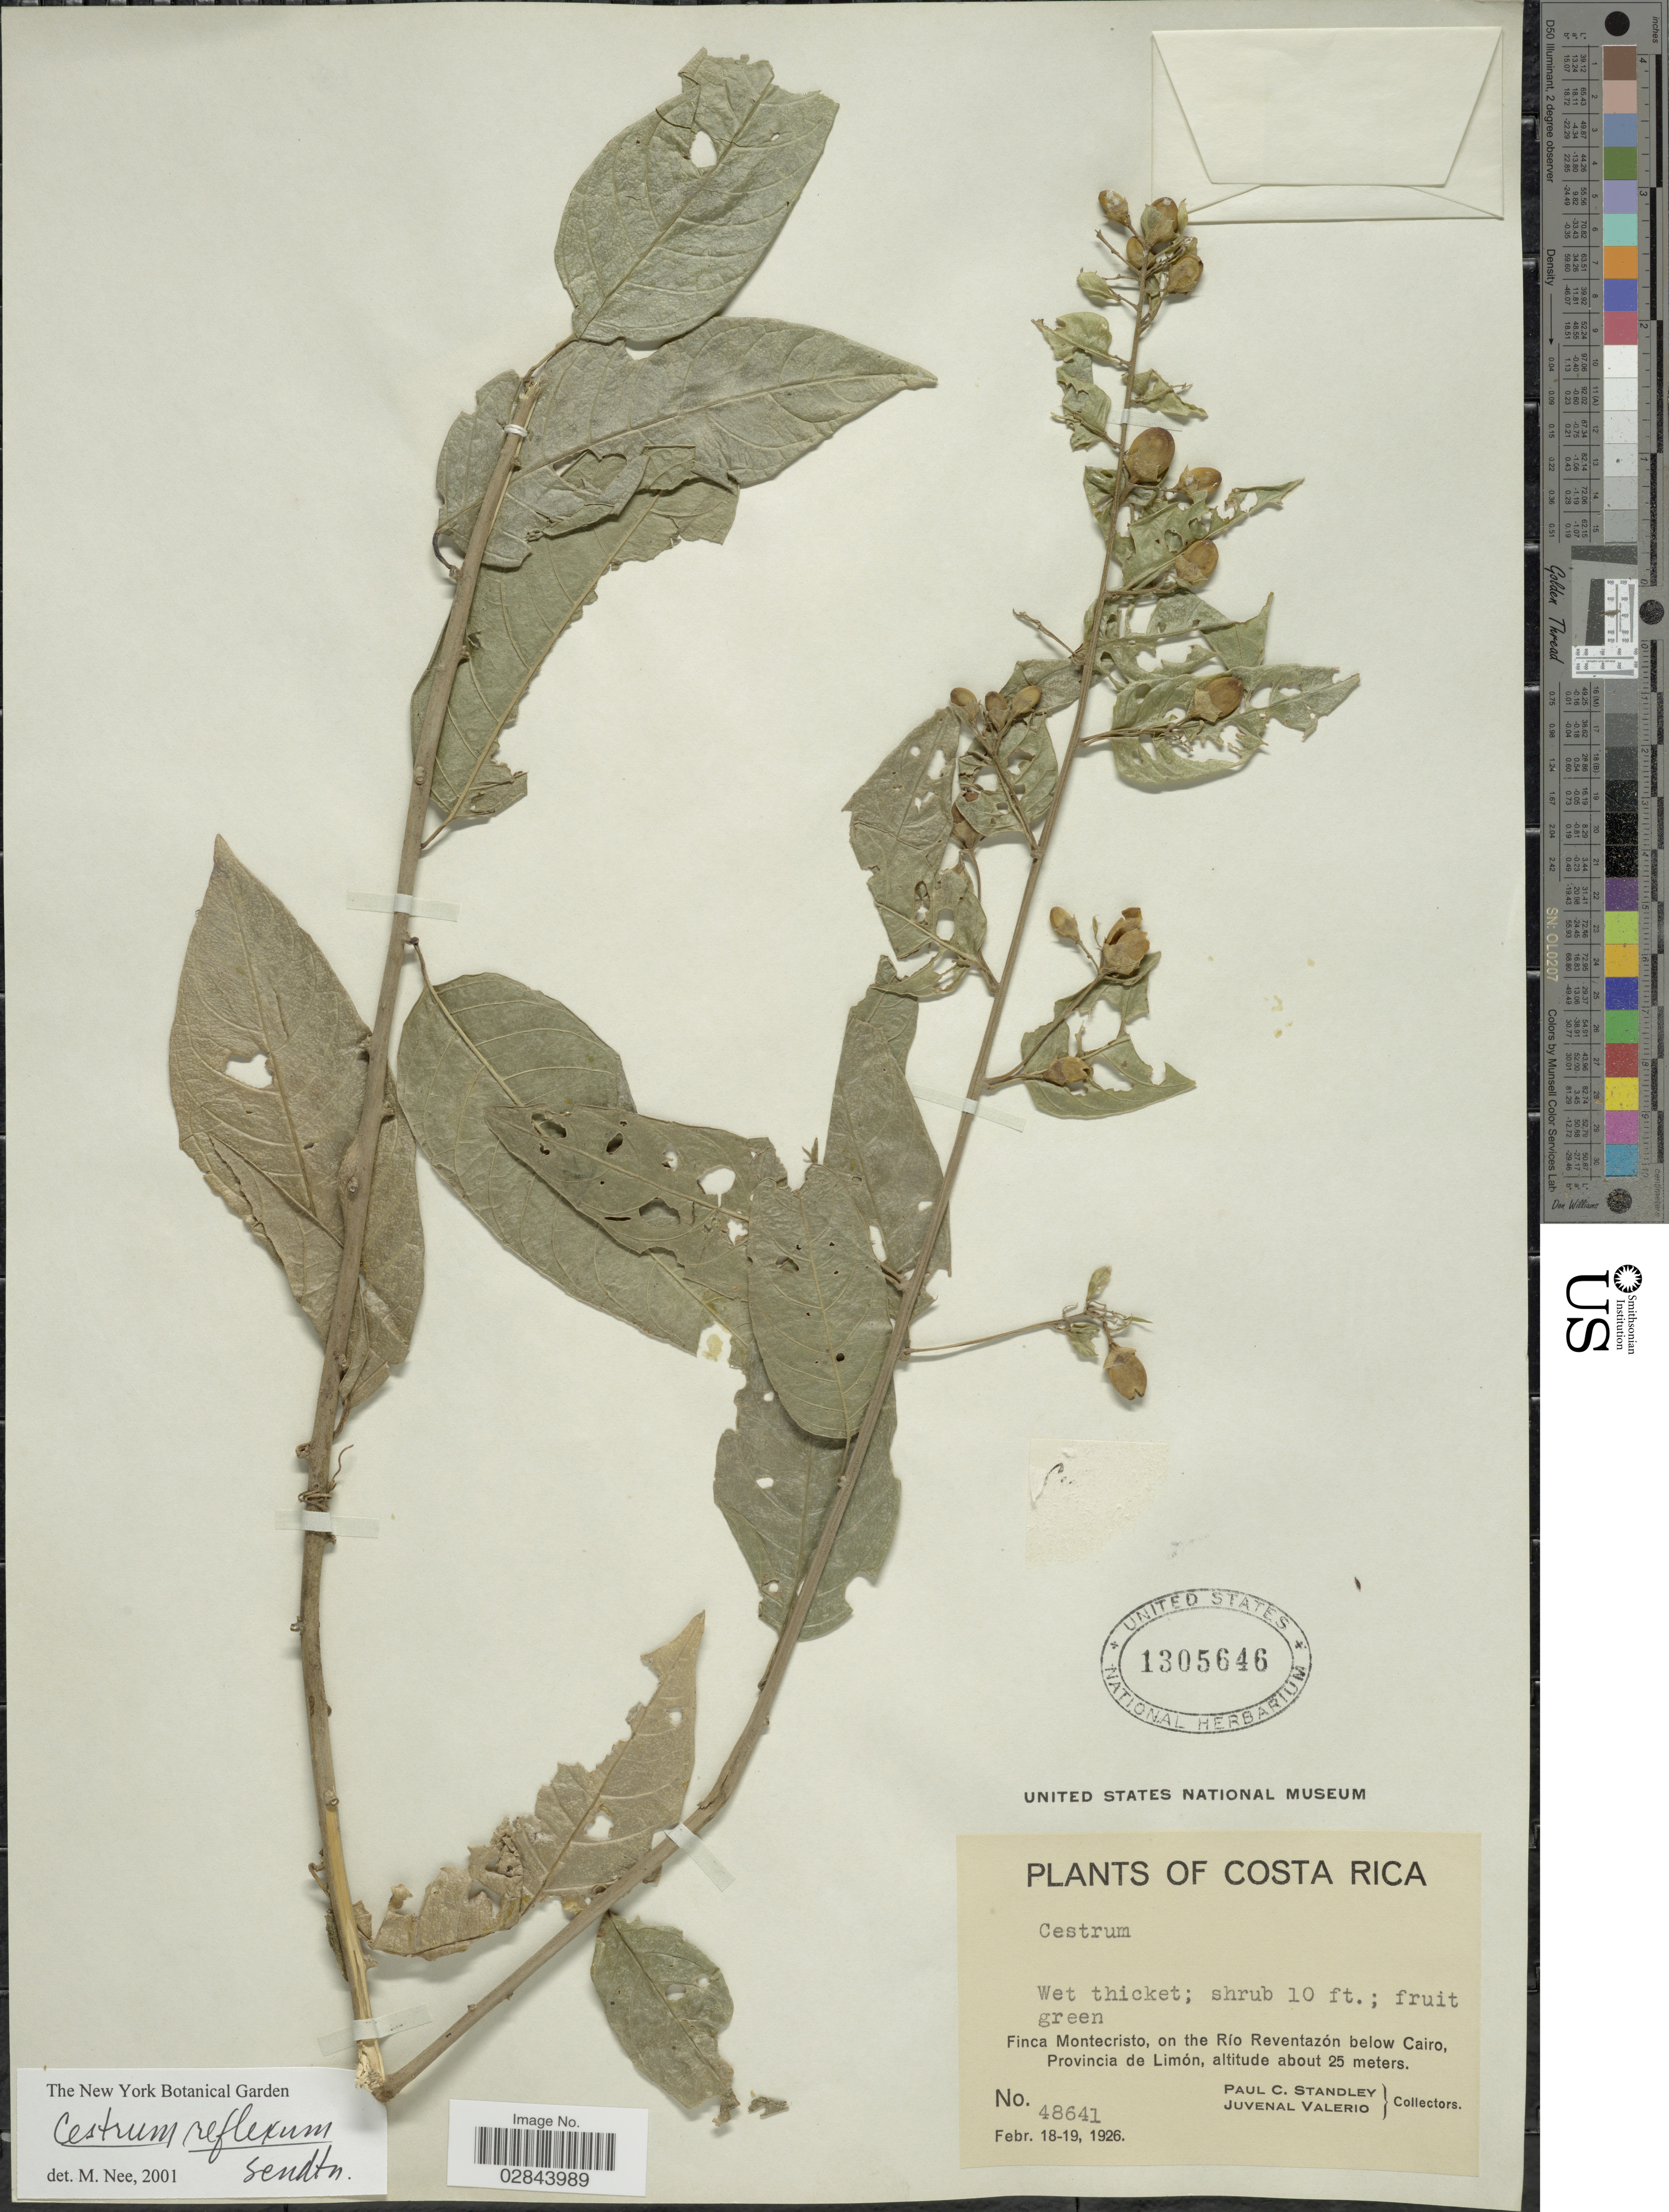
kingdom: Plantae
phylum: Tracheophyta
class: Magnoliopsida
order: Solanales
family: Solanaceae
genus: Cestrum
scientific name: Cestrum reflexum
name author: Sendtn.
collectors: P. C. Standley & J. Valerio R.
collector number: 48641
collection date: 1926-02-18/1926-02-19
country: Costa Rica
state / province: Limón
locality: Finca Montecristo, on the Río Reventazón below Cairo.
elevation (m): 25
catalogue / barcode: US 1305646